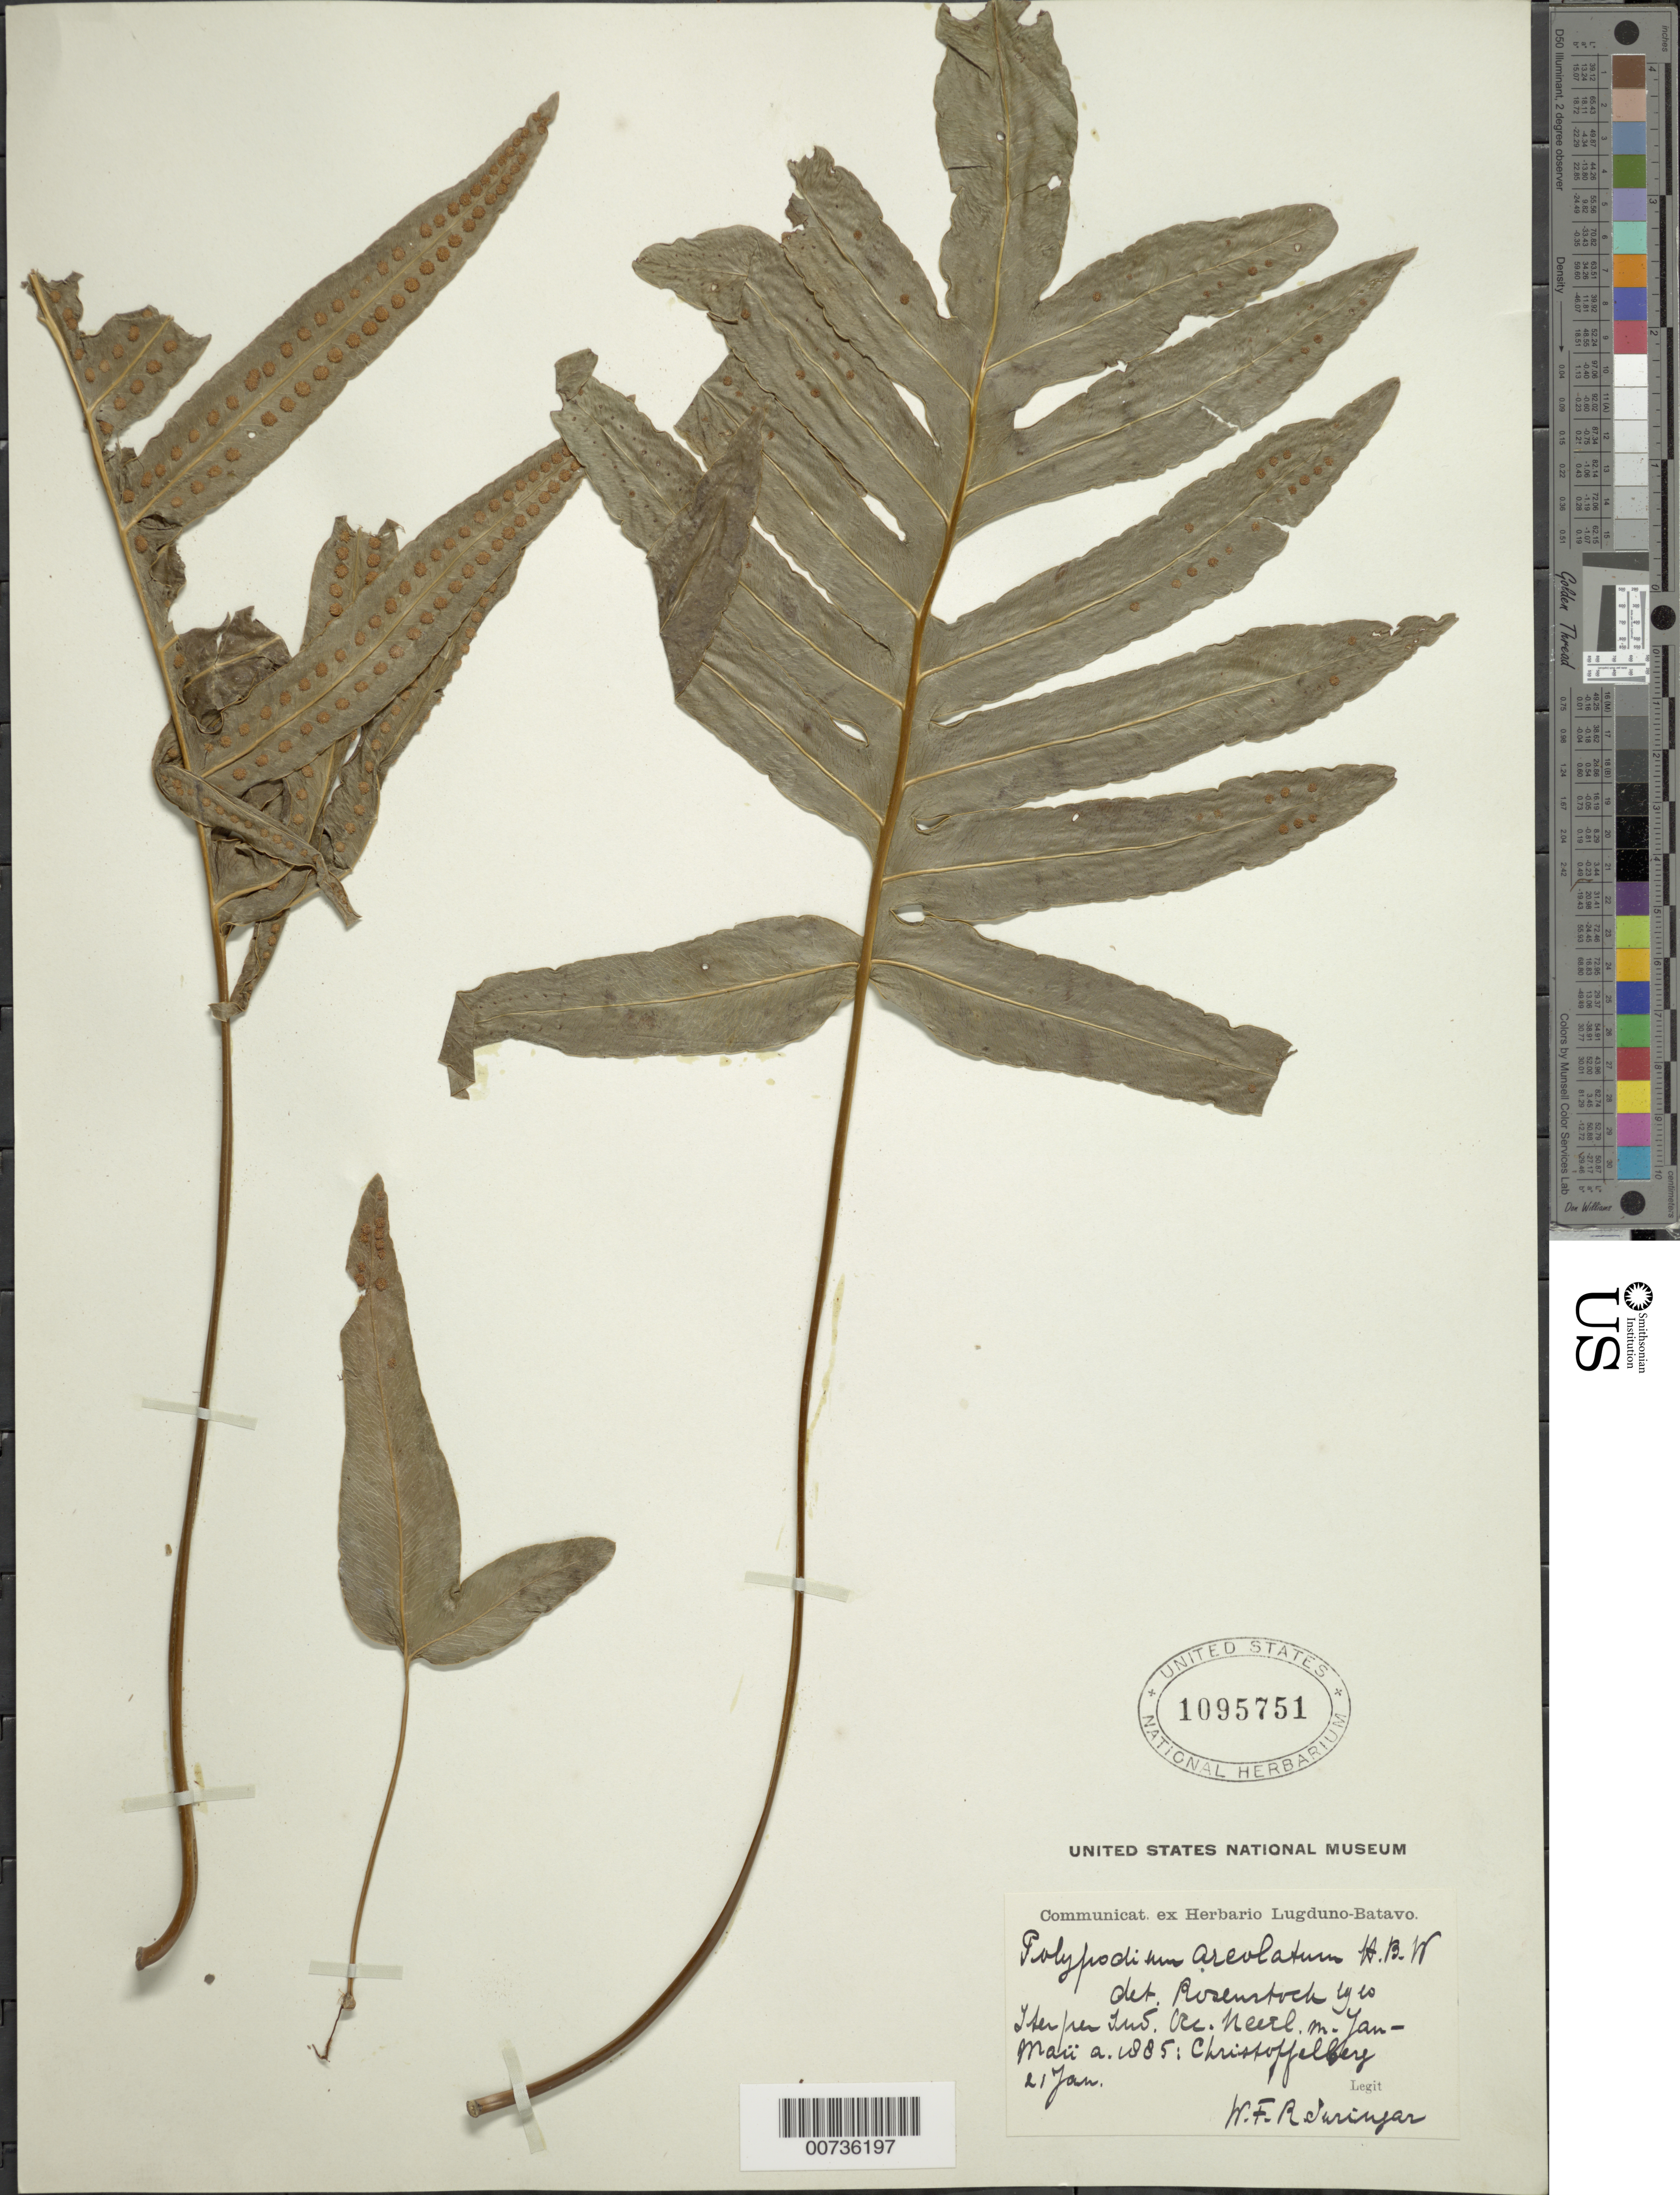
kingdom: Plantae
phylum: Tracheophyta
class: Polypodiopsida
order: Polypodiales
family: Polypodiaceae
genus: Phlebodium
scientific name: Phlebodium aureum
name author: (L.) J. Sm.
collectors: W. Juringar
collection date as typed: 21 Jan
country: U.S. Virgin Islands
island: St. John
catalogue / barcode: US 1095751